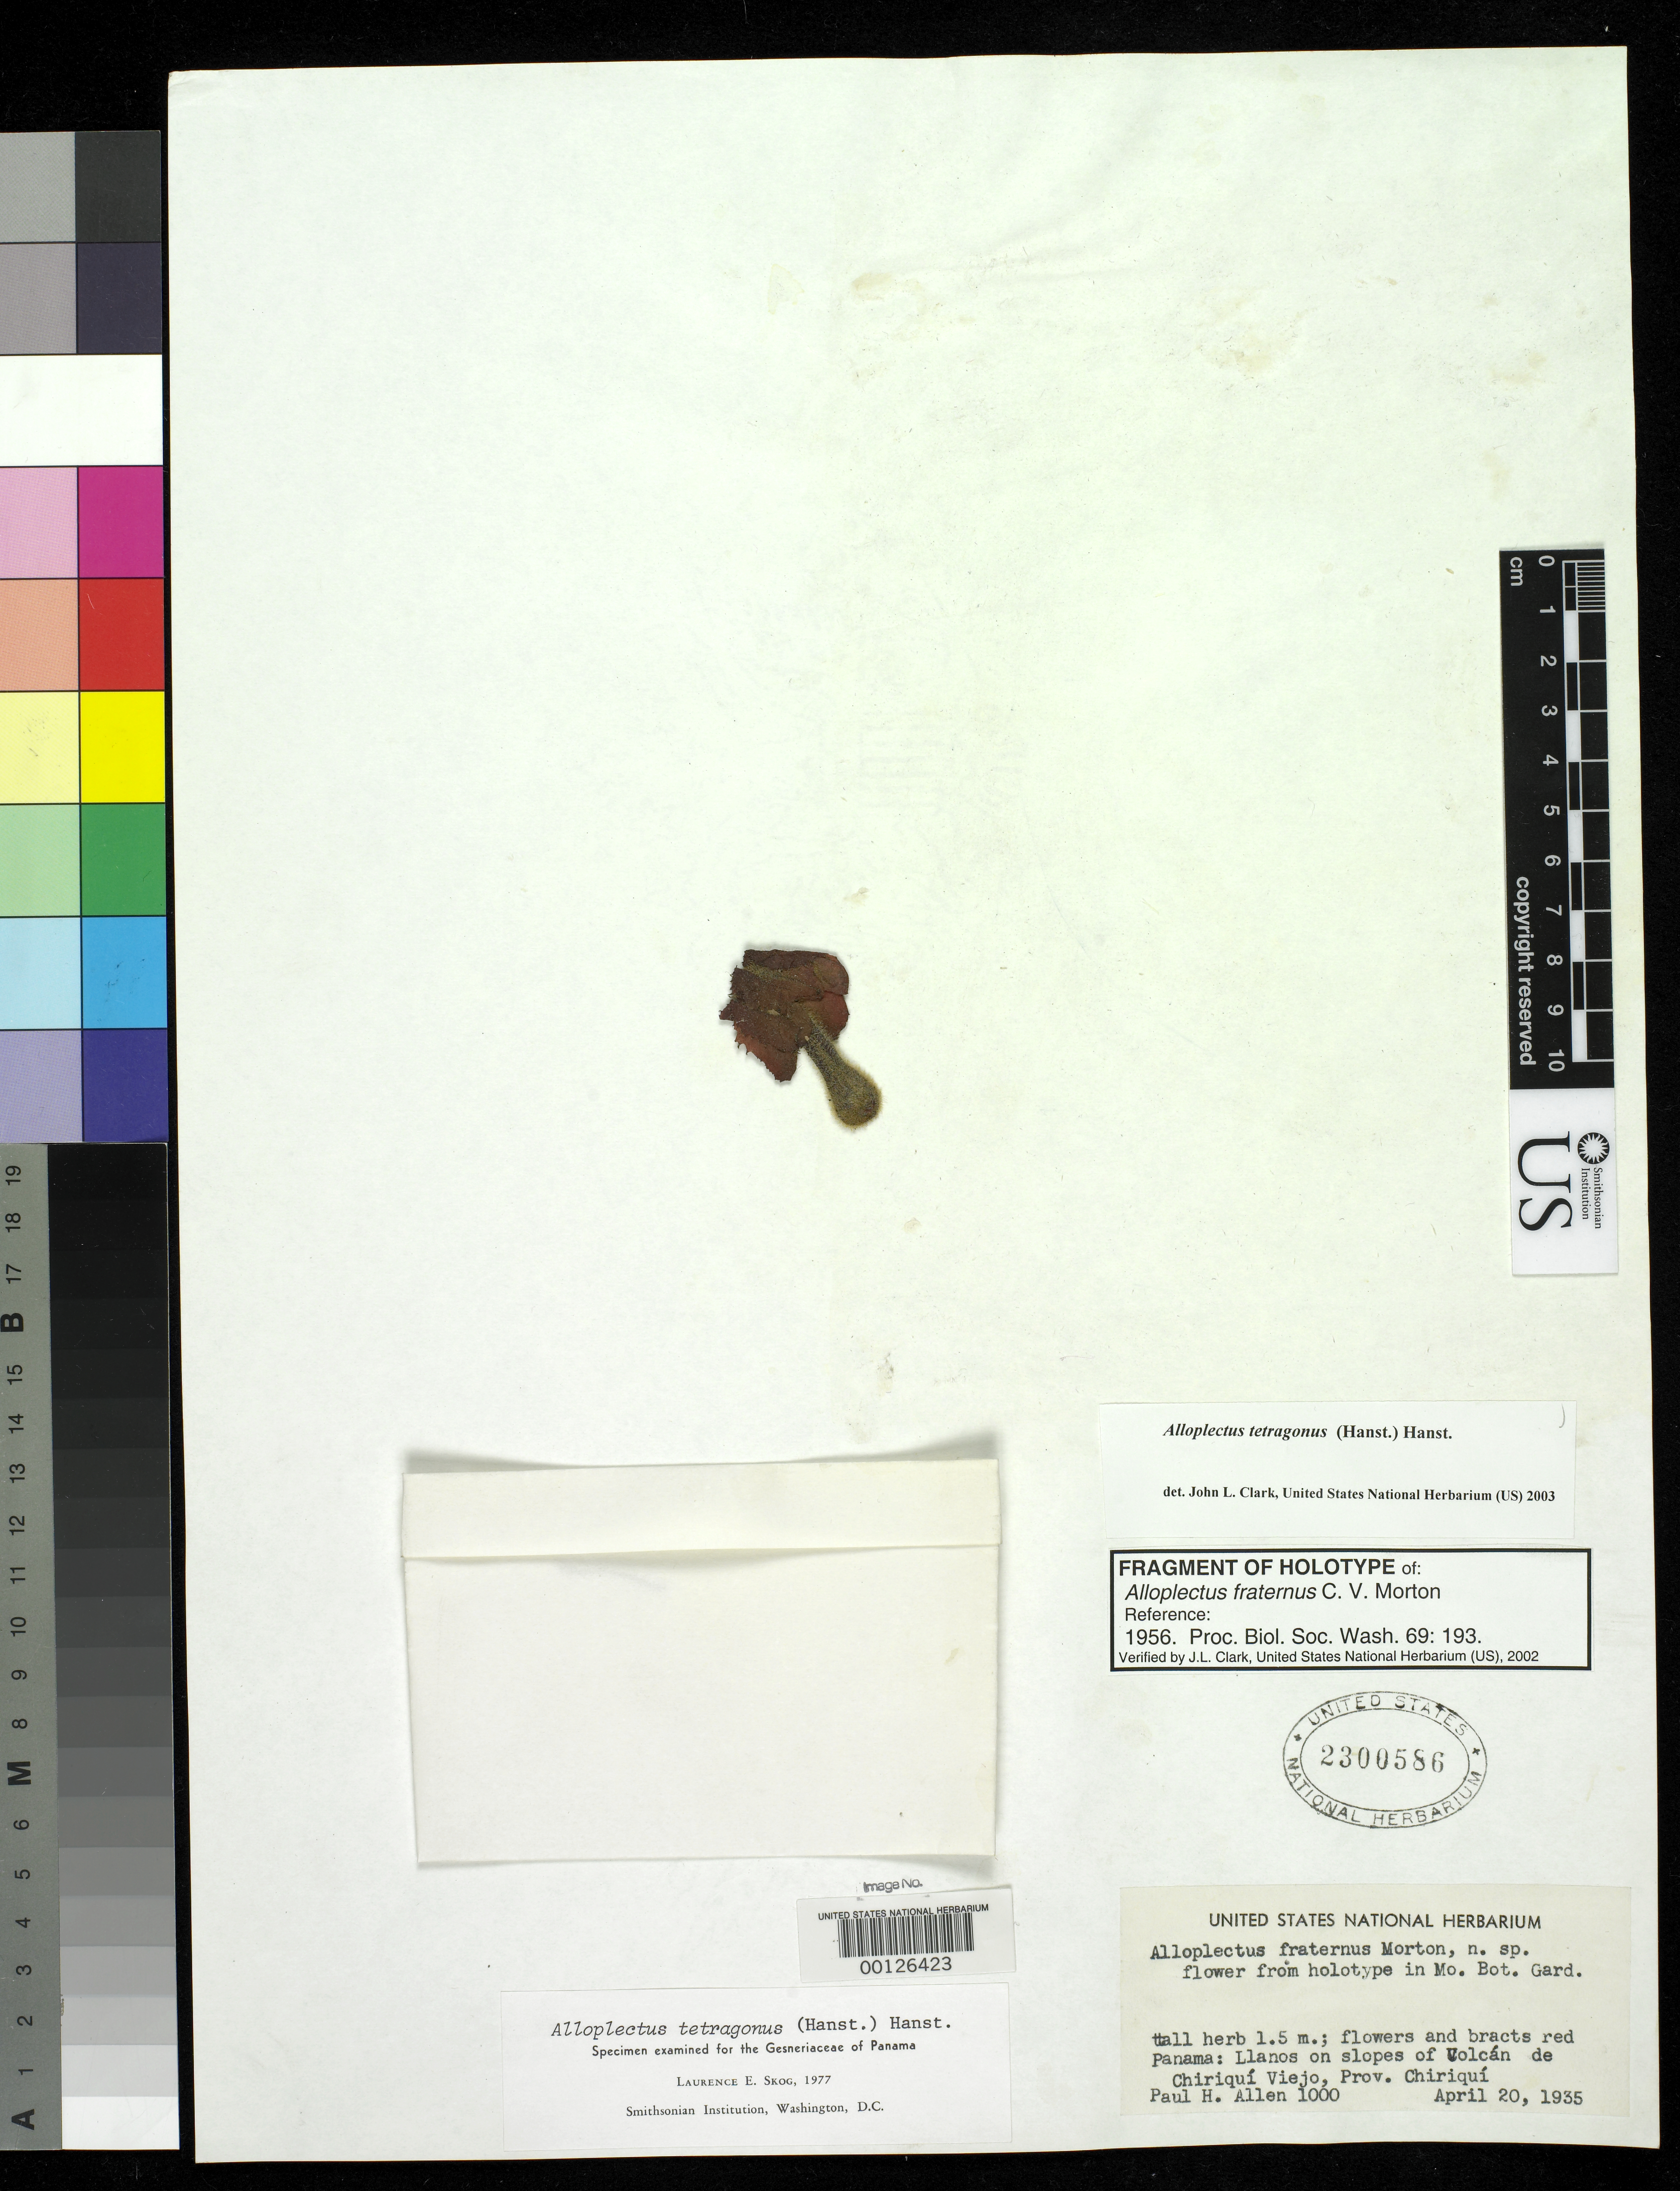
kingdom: Plantae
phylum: Tracheophyta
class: Magnoliopsida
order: Lamiales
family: Gesneriaceae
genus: Alloplectus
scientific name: Alloplectus fraternus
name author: C.V. Morton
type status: Isotype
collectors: P. H. Allen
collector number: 1000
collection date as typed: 20 Apr 1935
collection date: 1935-04-20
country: Panama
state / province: Chiriquí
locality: Llanos on slopes of Volcán de Chiriquí Viejo, Prov. Chiriquí.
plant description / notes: Flower from holotype in Mo. Bot. Gard.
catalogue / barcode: US 2300586